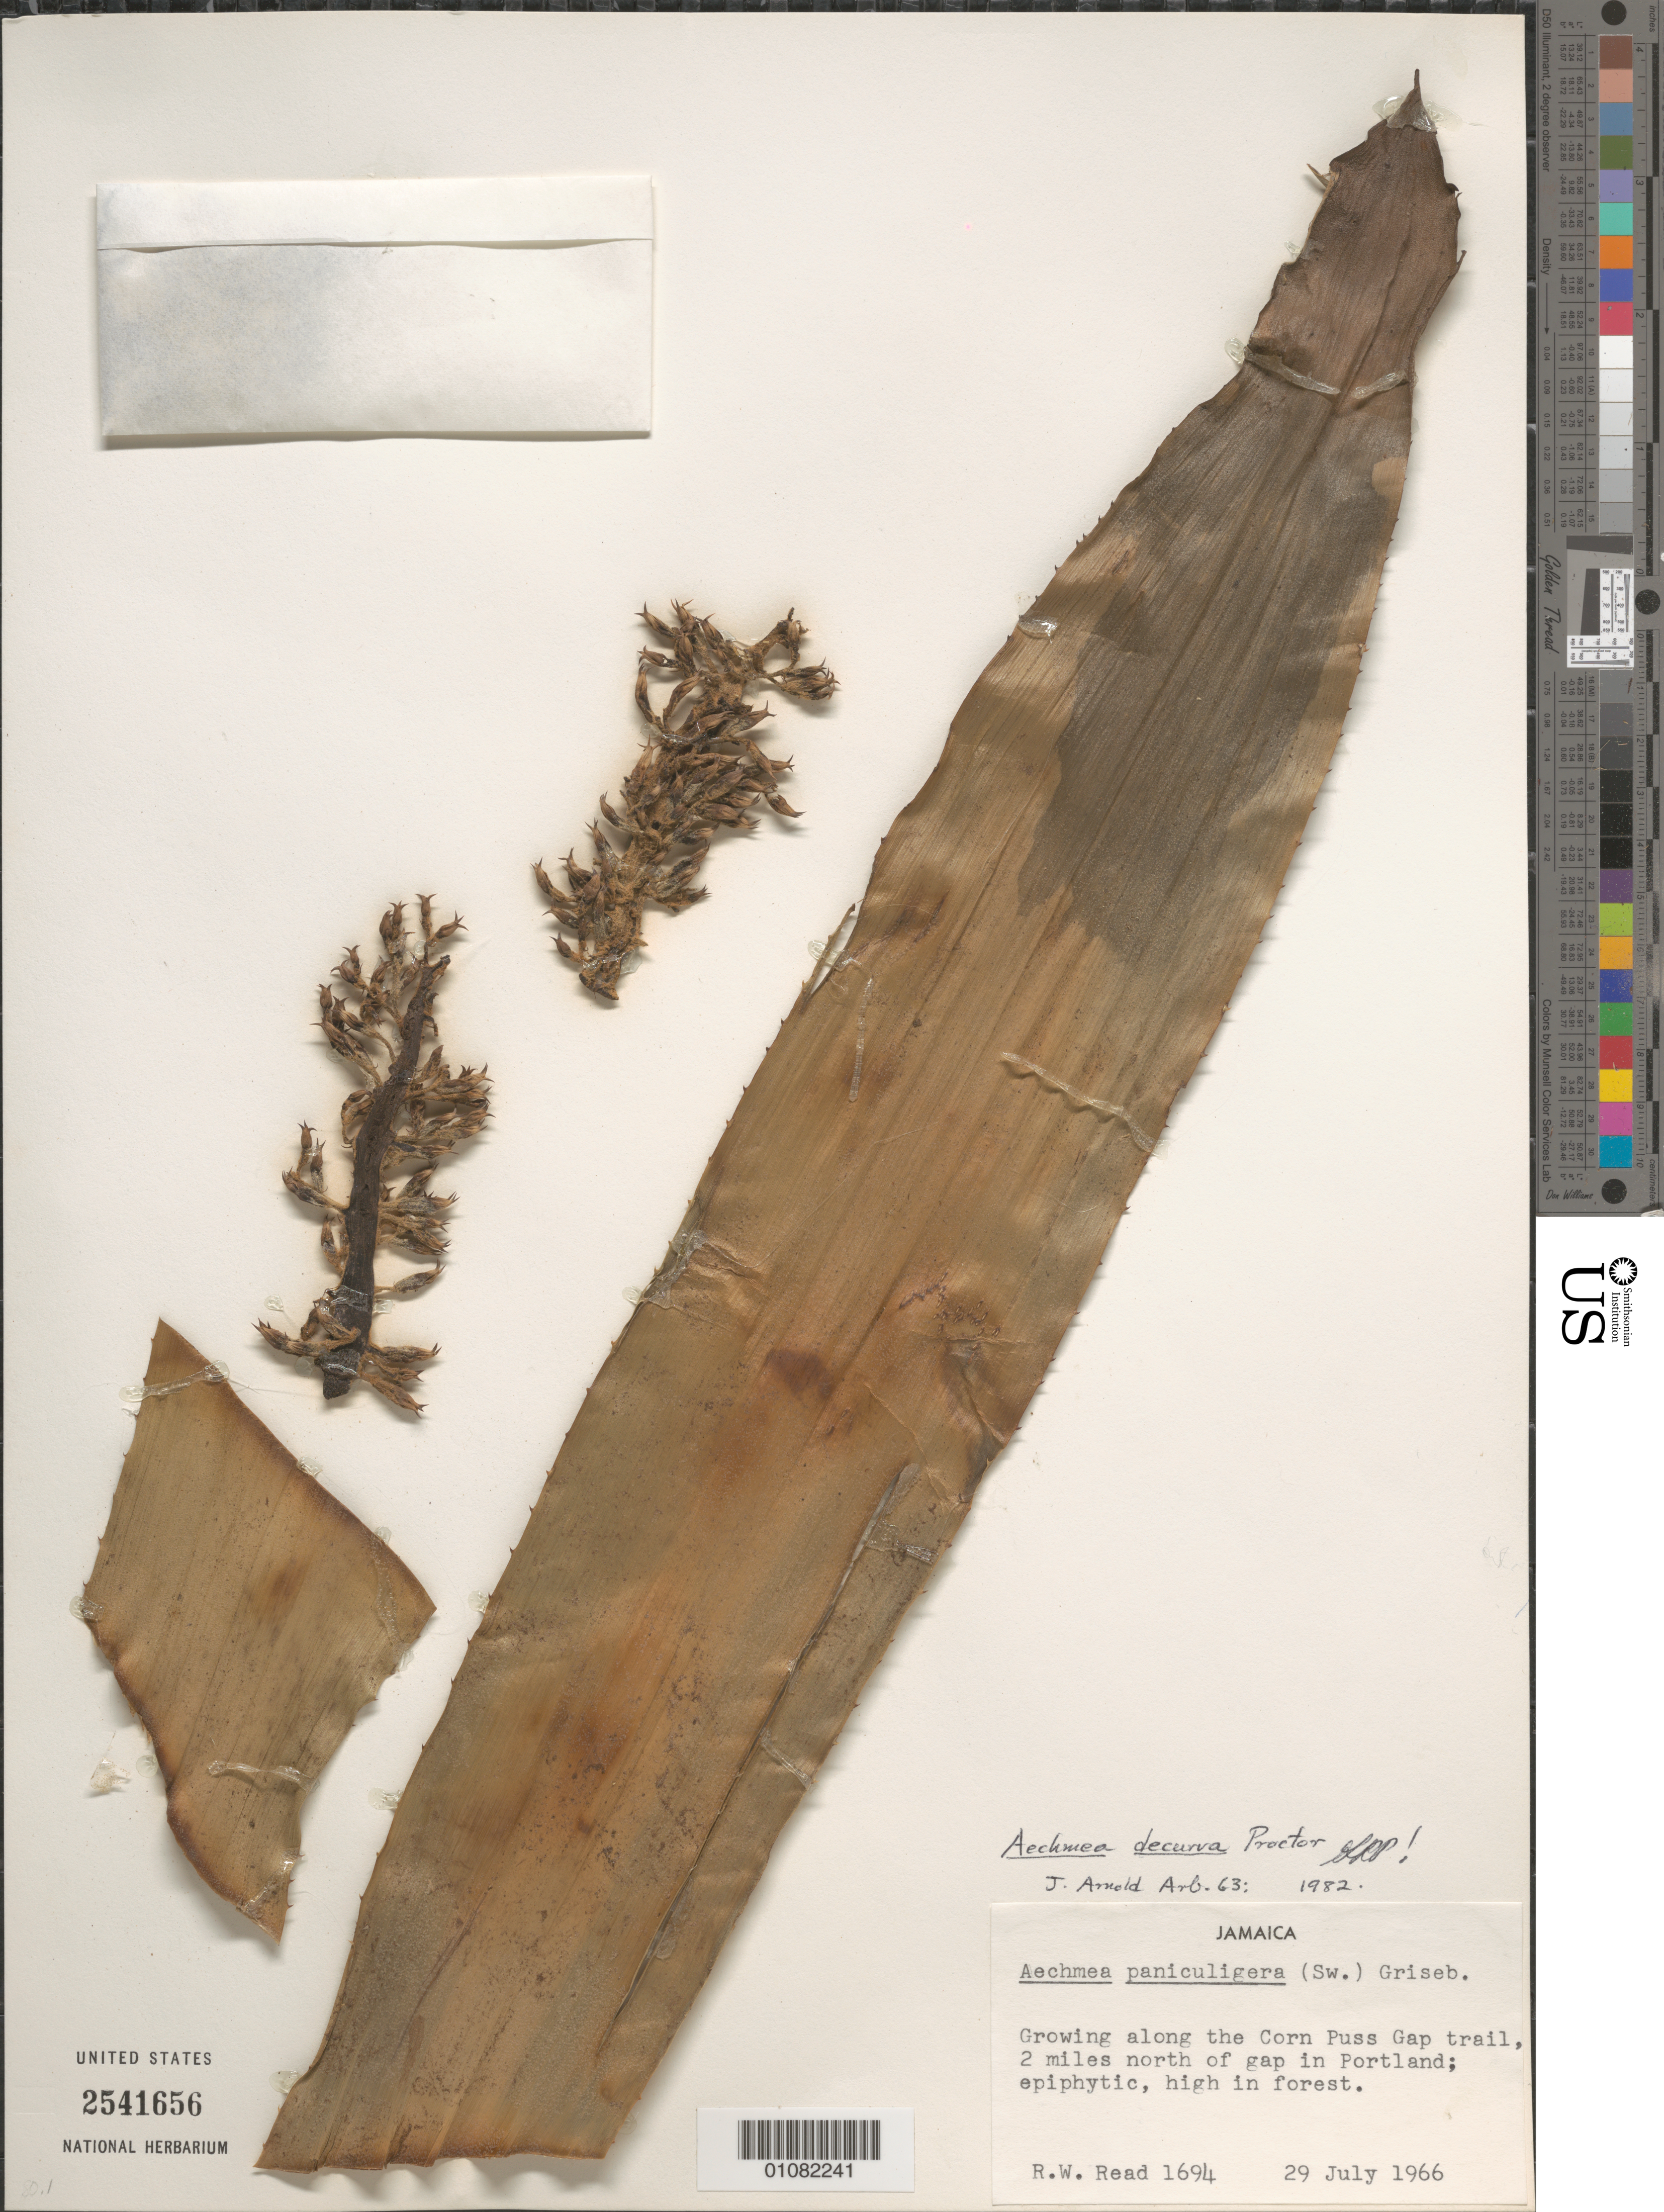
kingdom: Plantae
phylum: Tracheophyta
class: Liliopsida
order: Poales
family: Bromeliaceae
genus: Aechmea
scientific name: Aechmea decurva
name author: Proctor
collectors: R. W. Read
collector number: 1694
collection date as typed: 29 Jul 1966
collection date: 1966-07-29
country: Jamaica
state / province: Portland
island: Jamaica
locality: Growing along the Corn Puss Gap trail, 2 miles N of gap in Portland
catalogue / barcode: US 2541656